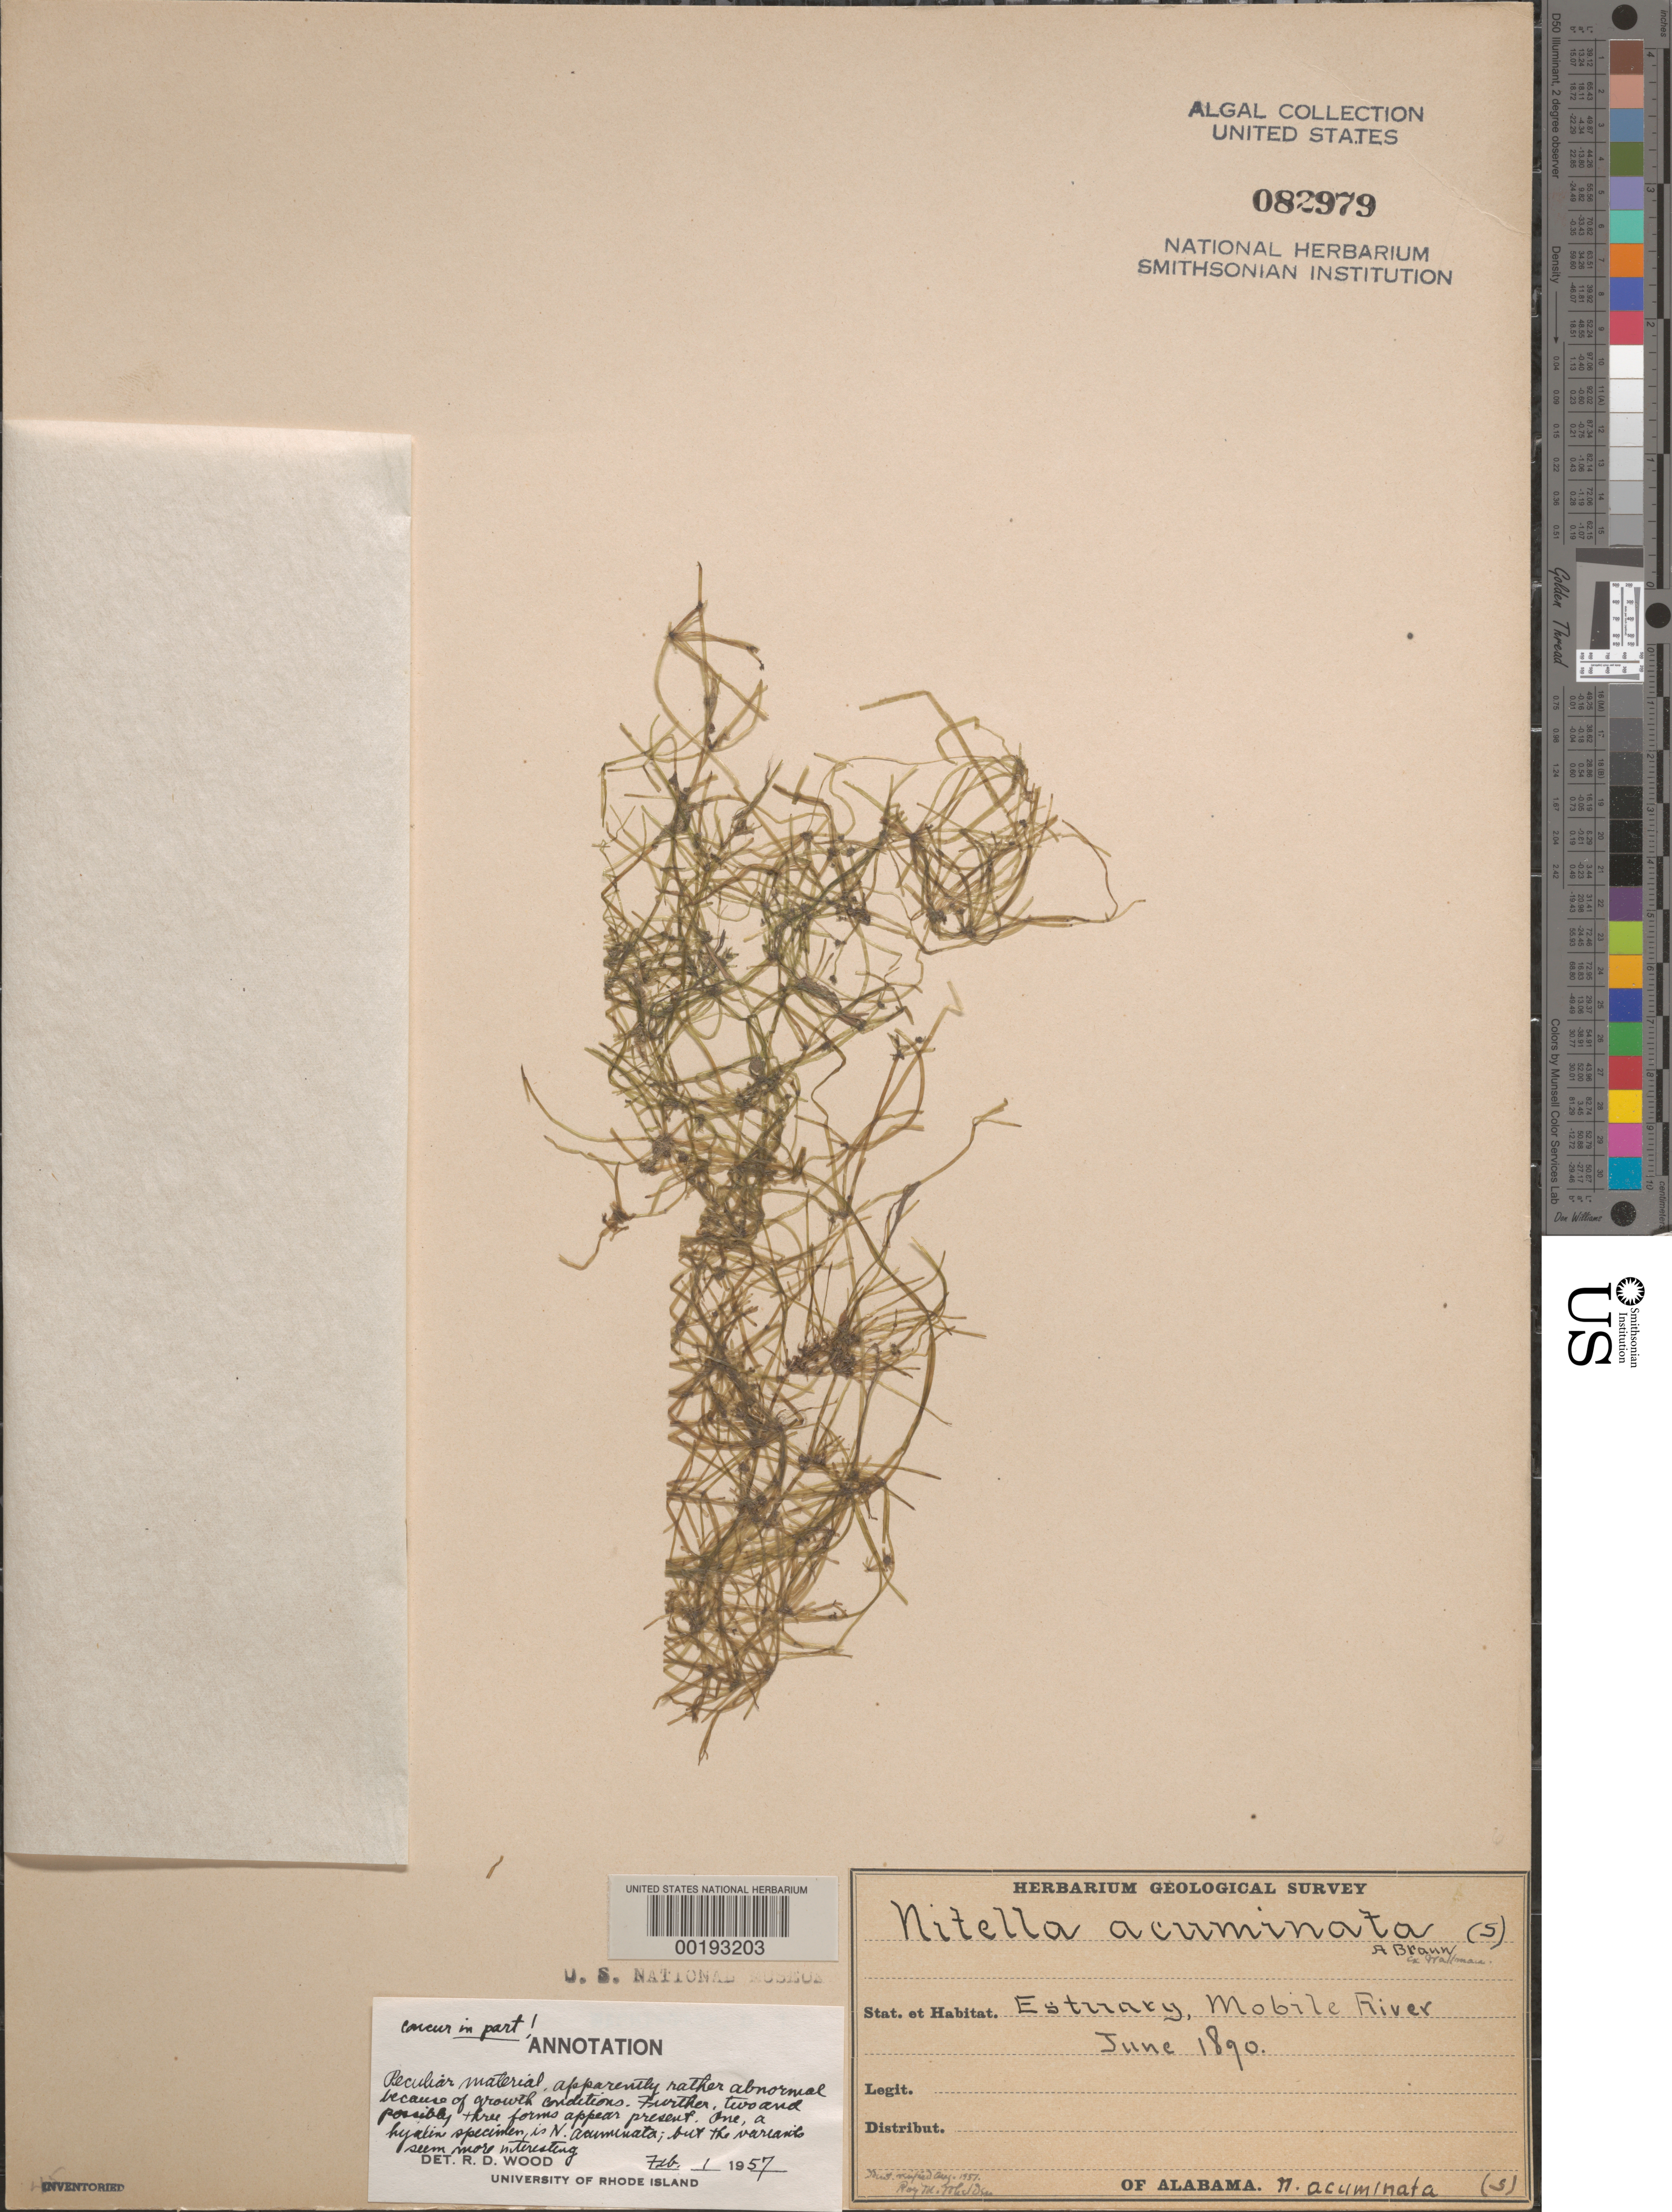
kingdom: Plantae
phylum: Charophyta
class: Charophyceae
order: Charales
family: Characeae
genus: Nitella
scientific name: Nitella acuminata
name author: A. Braun ex Wallm.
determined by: Wood, R. D.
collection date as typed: Jun 1890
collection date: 1890-06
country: United States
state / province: Alabama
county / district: Baldwin County / Mobile County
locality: Mobile River estuary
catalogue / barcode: US 82979